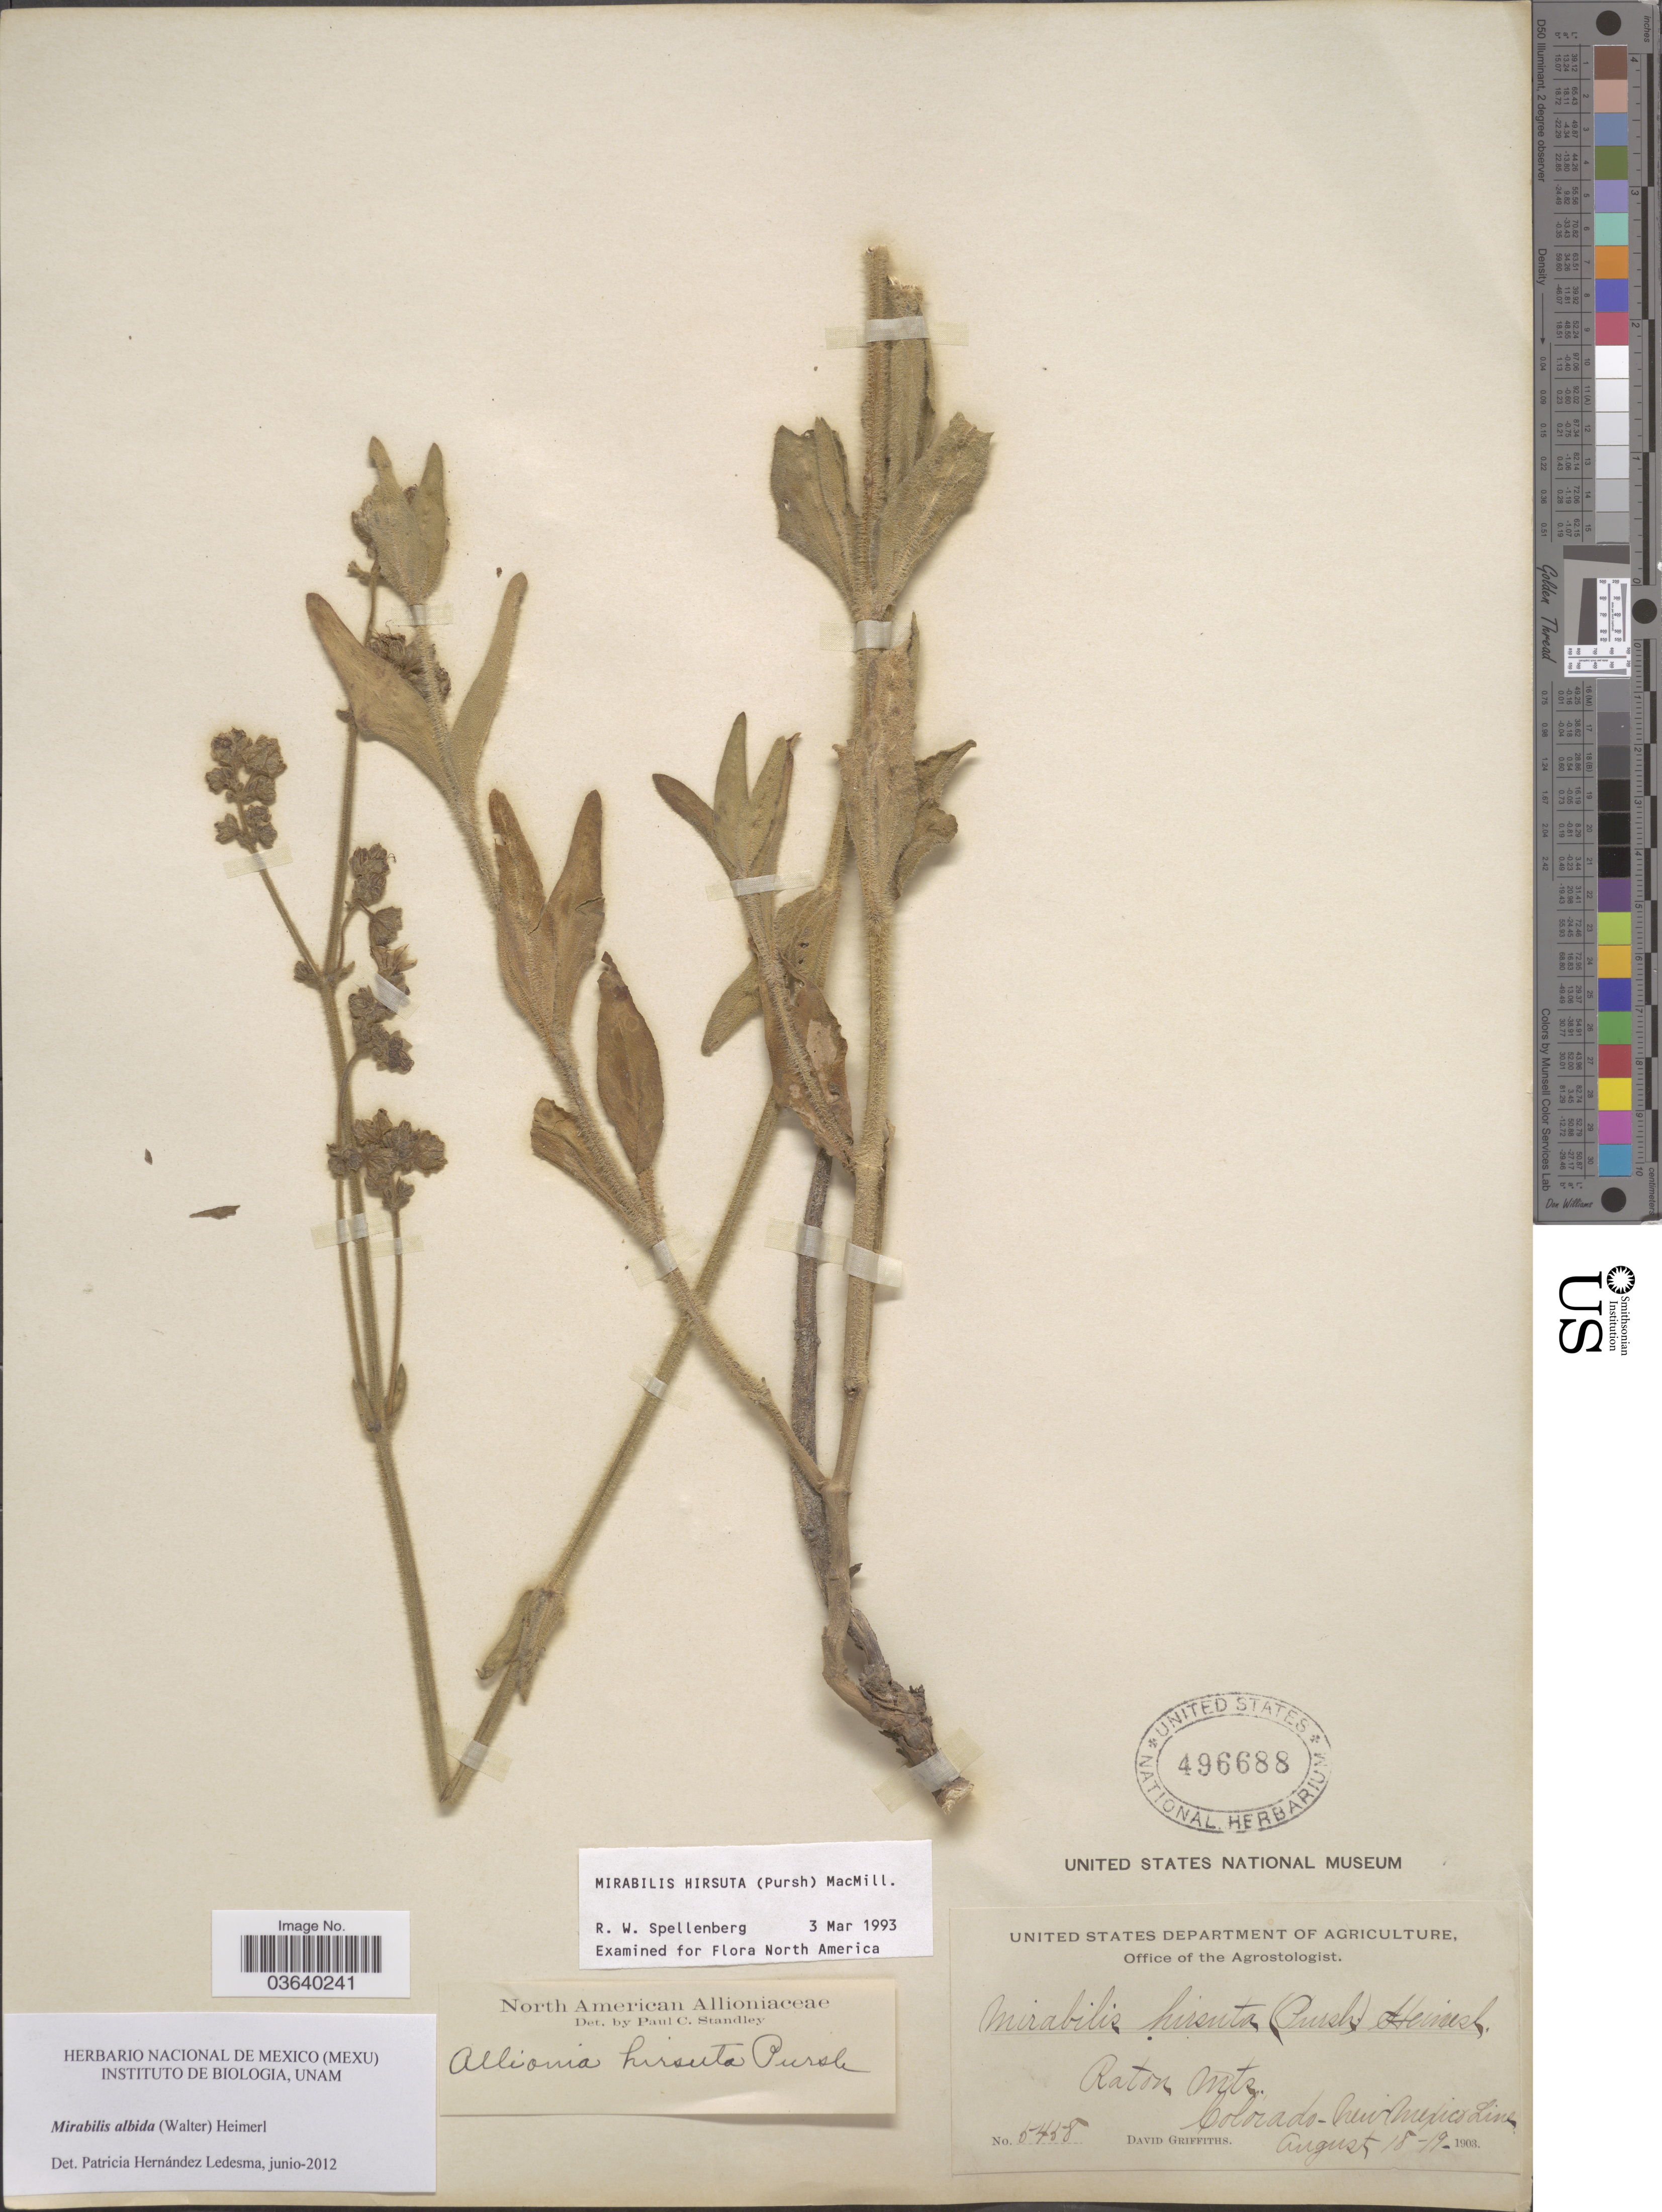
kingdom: Plantae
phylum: Tracheophyta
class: Magnoliopsida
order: Caryophyllales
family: Nyctaginaceae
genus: Mirabilis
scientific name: Mirabilis albida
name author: (Walter) Heimerl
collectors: D. Griffiths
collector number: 5458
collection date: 1903-08-18/1903-08-19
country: United States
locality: Raton Mts. Colorado-New Mexico Line.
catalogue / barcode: US 496688